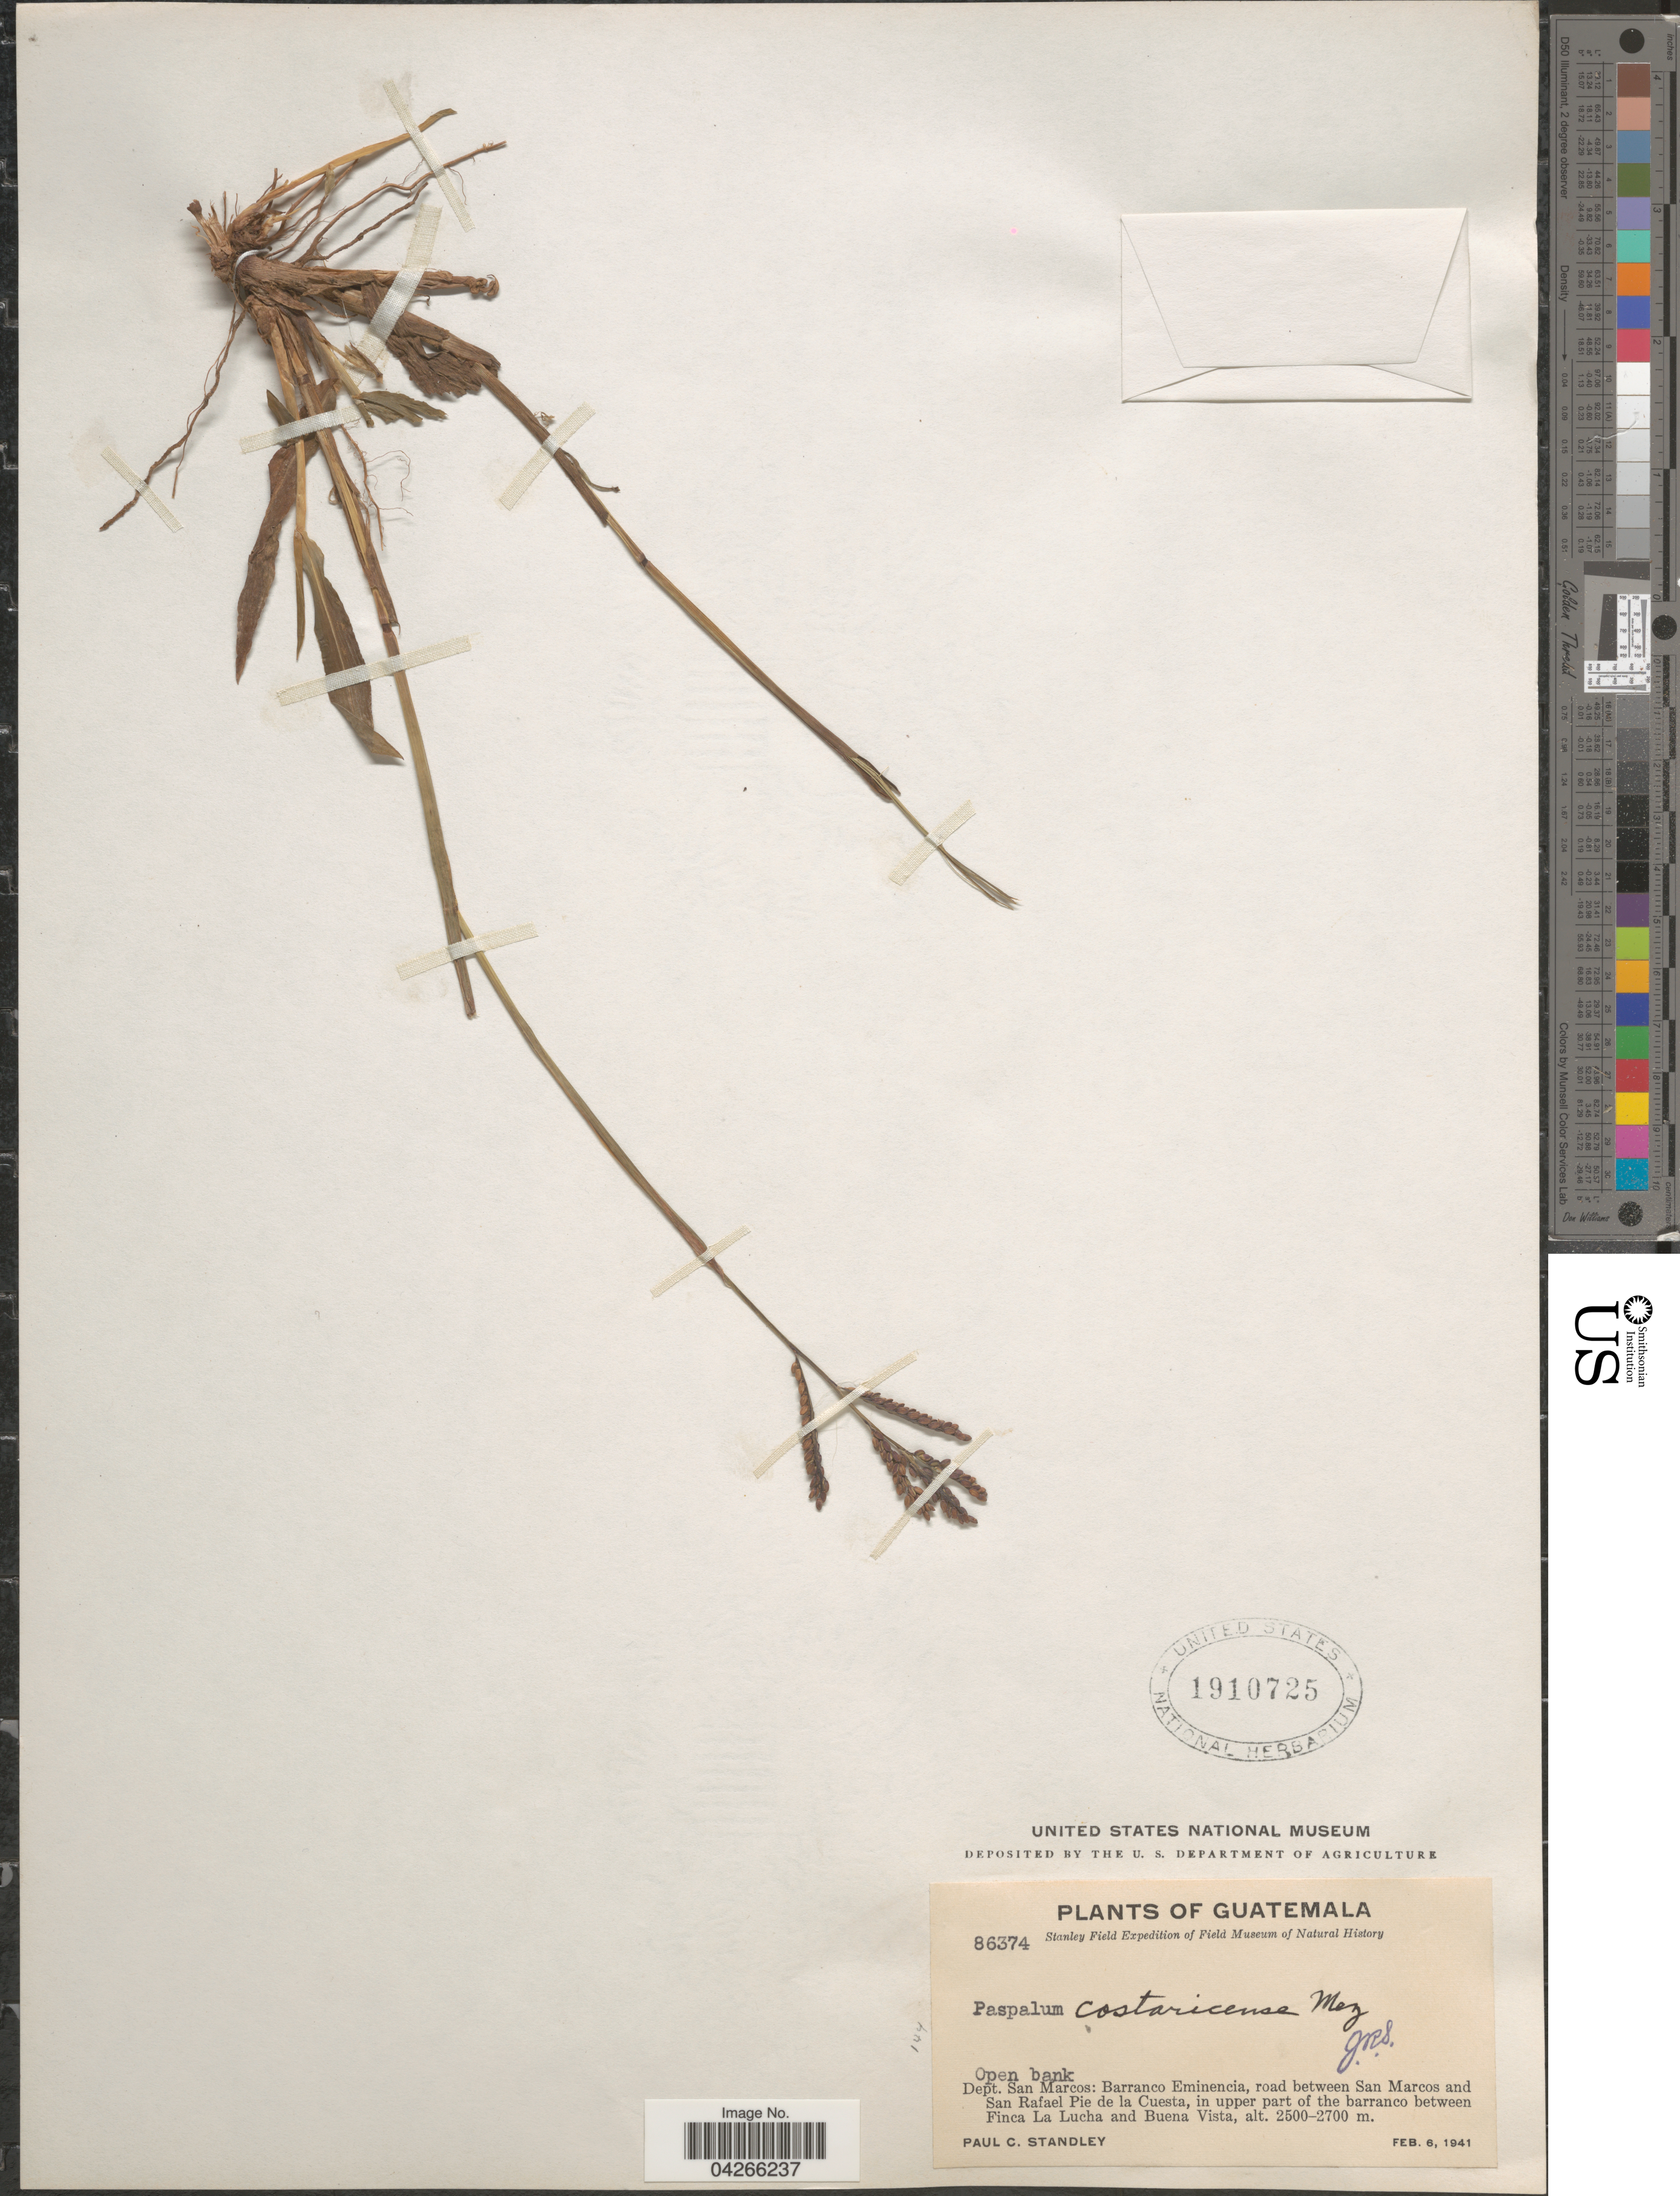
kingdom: Plantae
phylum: Tracheophyta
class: Liliopsida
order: Poales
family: Poaceae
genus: Paspalum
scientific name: Paspalum costaricense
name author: Mez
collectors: P. C. Standley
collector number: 86374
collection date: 1941-02-06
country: Guatemala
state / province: San Marcos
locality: Stanley Field Expedition. Open bank. Sept. San Marcos: Barranco Eminencia, road between San Marcos and San rafael Pie de la Cuesta, in upper part of the barranco between Finca La Lucha and Buena Vista.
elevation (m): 2500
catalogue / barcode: US 1910725